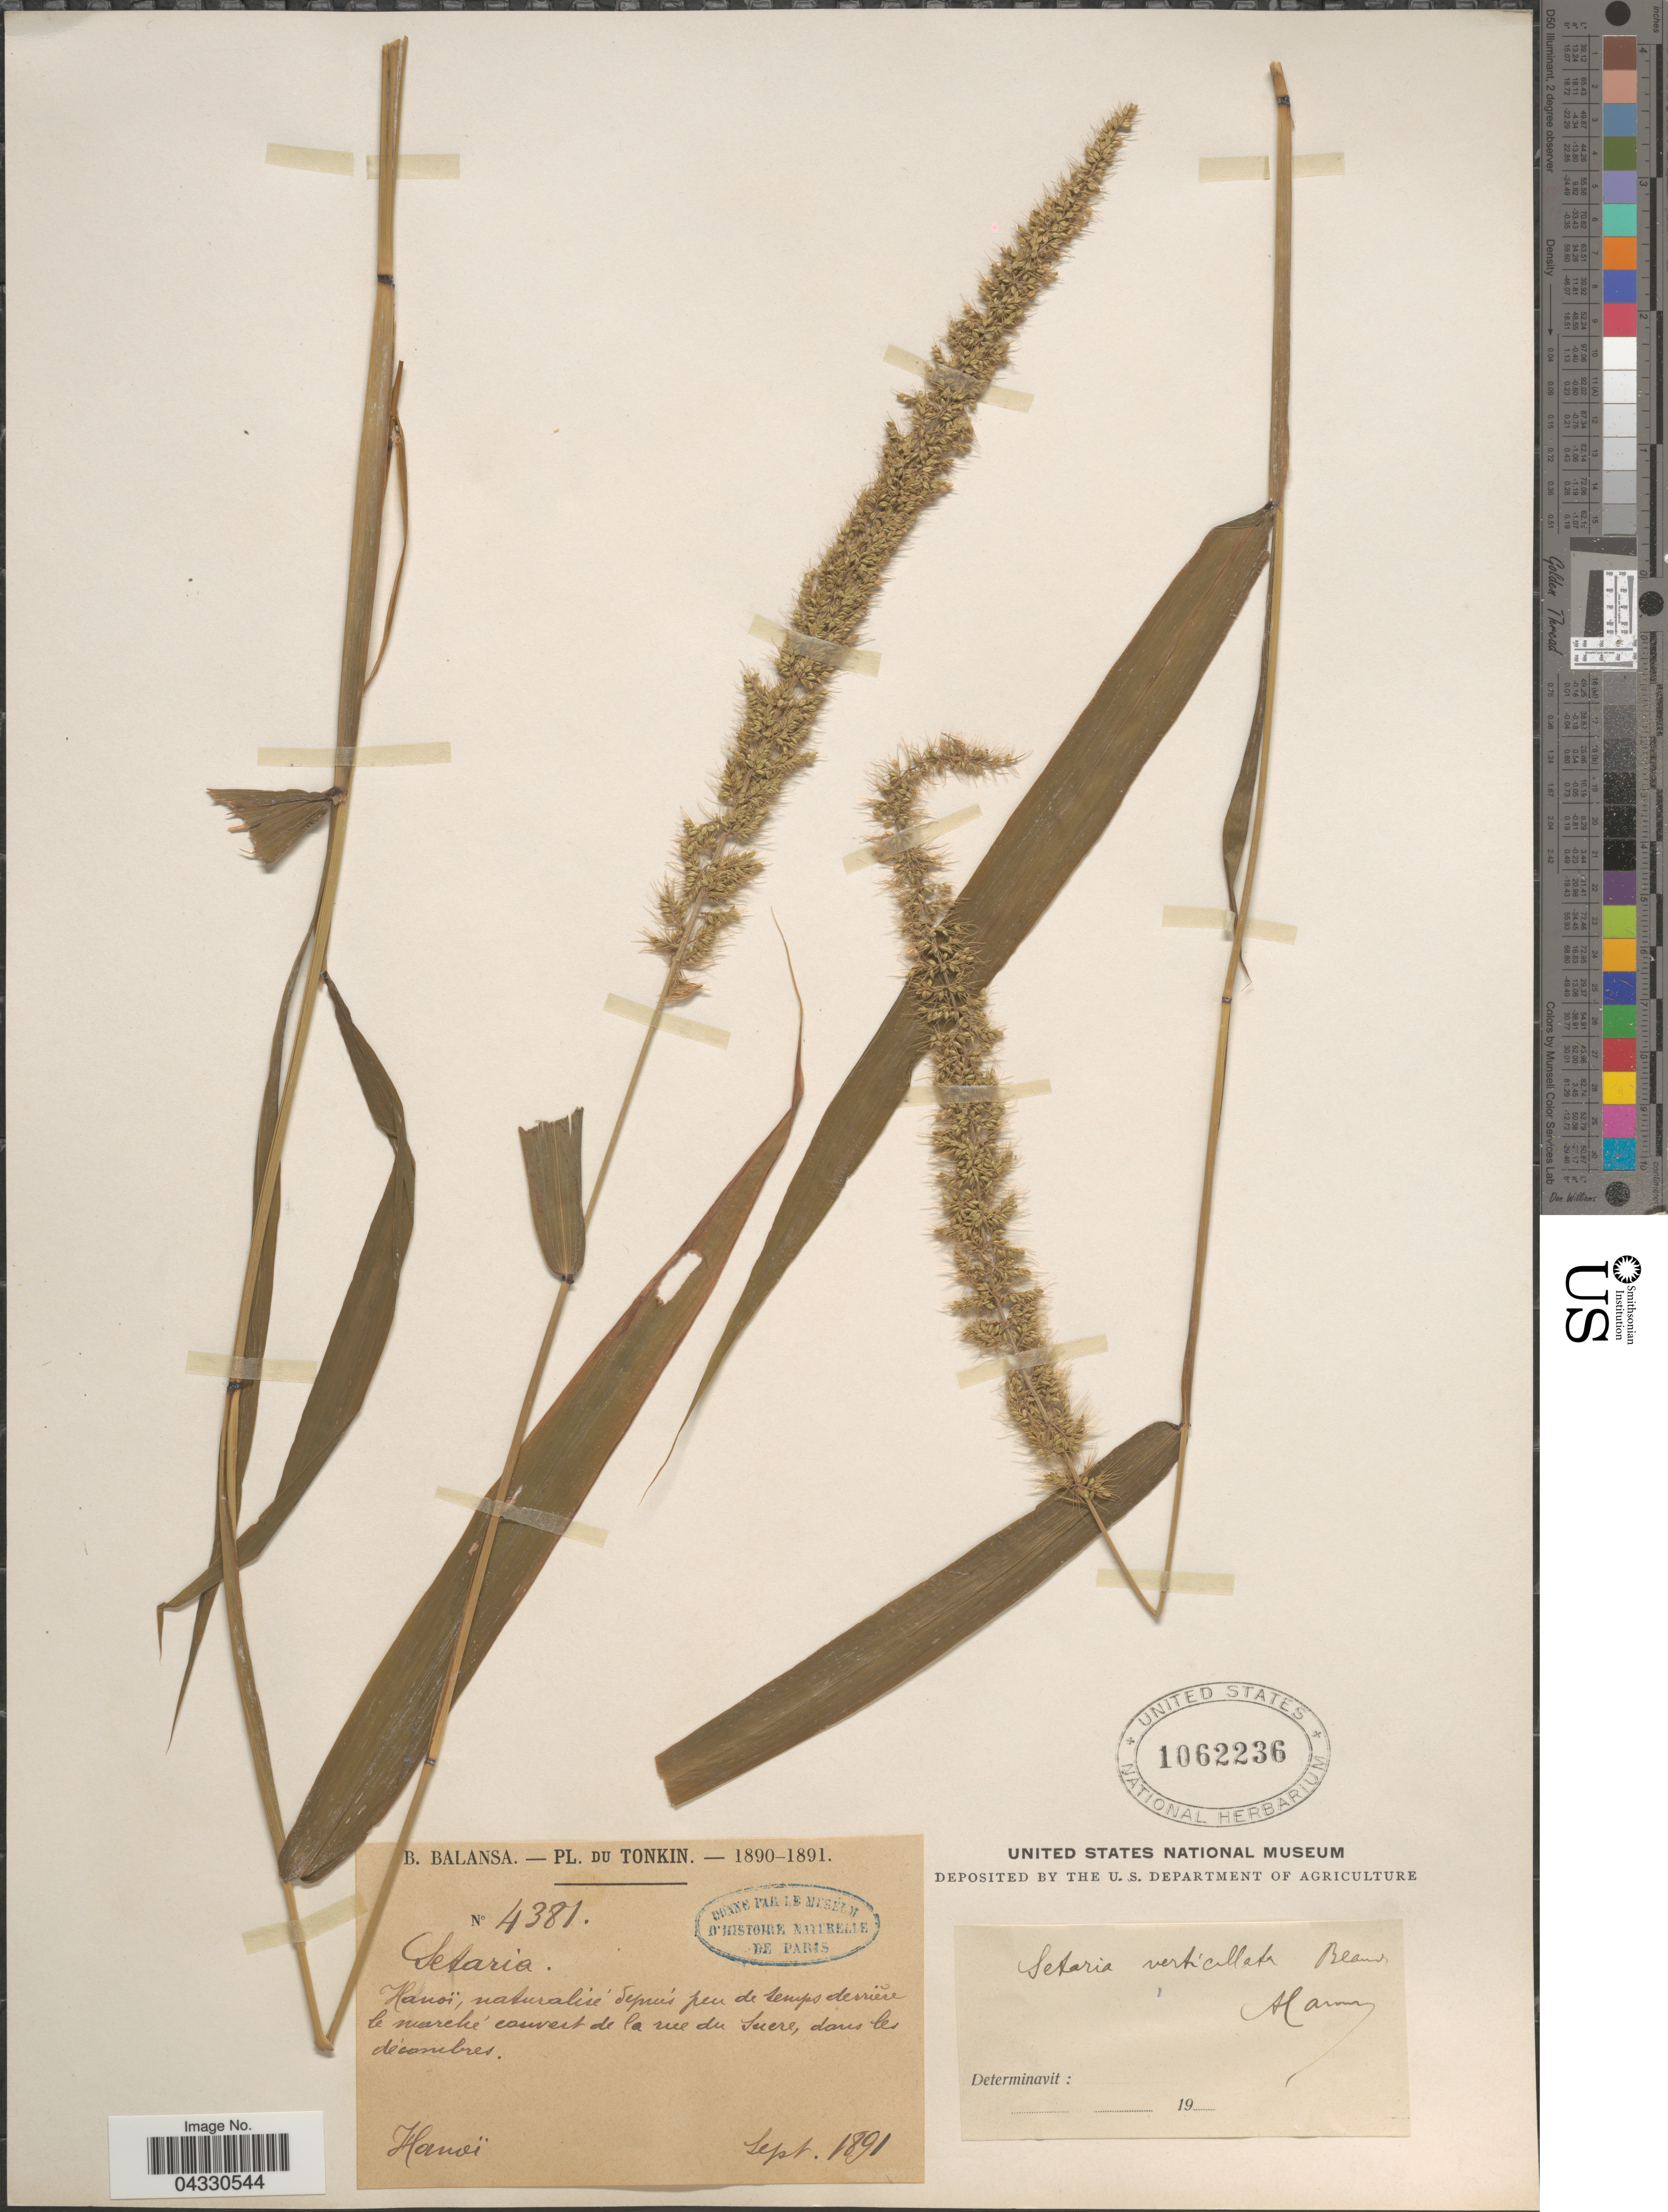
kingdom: Plantae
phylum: Tracheophyta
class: Liliopsida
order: Poales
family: Poaceae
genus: Setaria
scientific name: Setaria verticillata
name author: (L.) P. Beauv.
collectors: B. Balansa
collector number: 4381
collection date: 1891-09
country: Vietnam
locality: Tonkin. Hanoï, naturalisé depuis pen de temps dessière le marché eauvert de la rue du Suere, dans les décombres. Hanoï.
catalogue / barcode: US 1062236